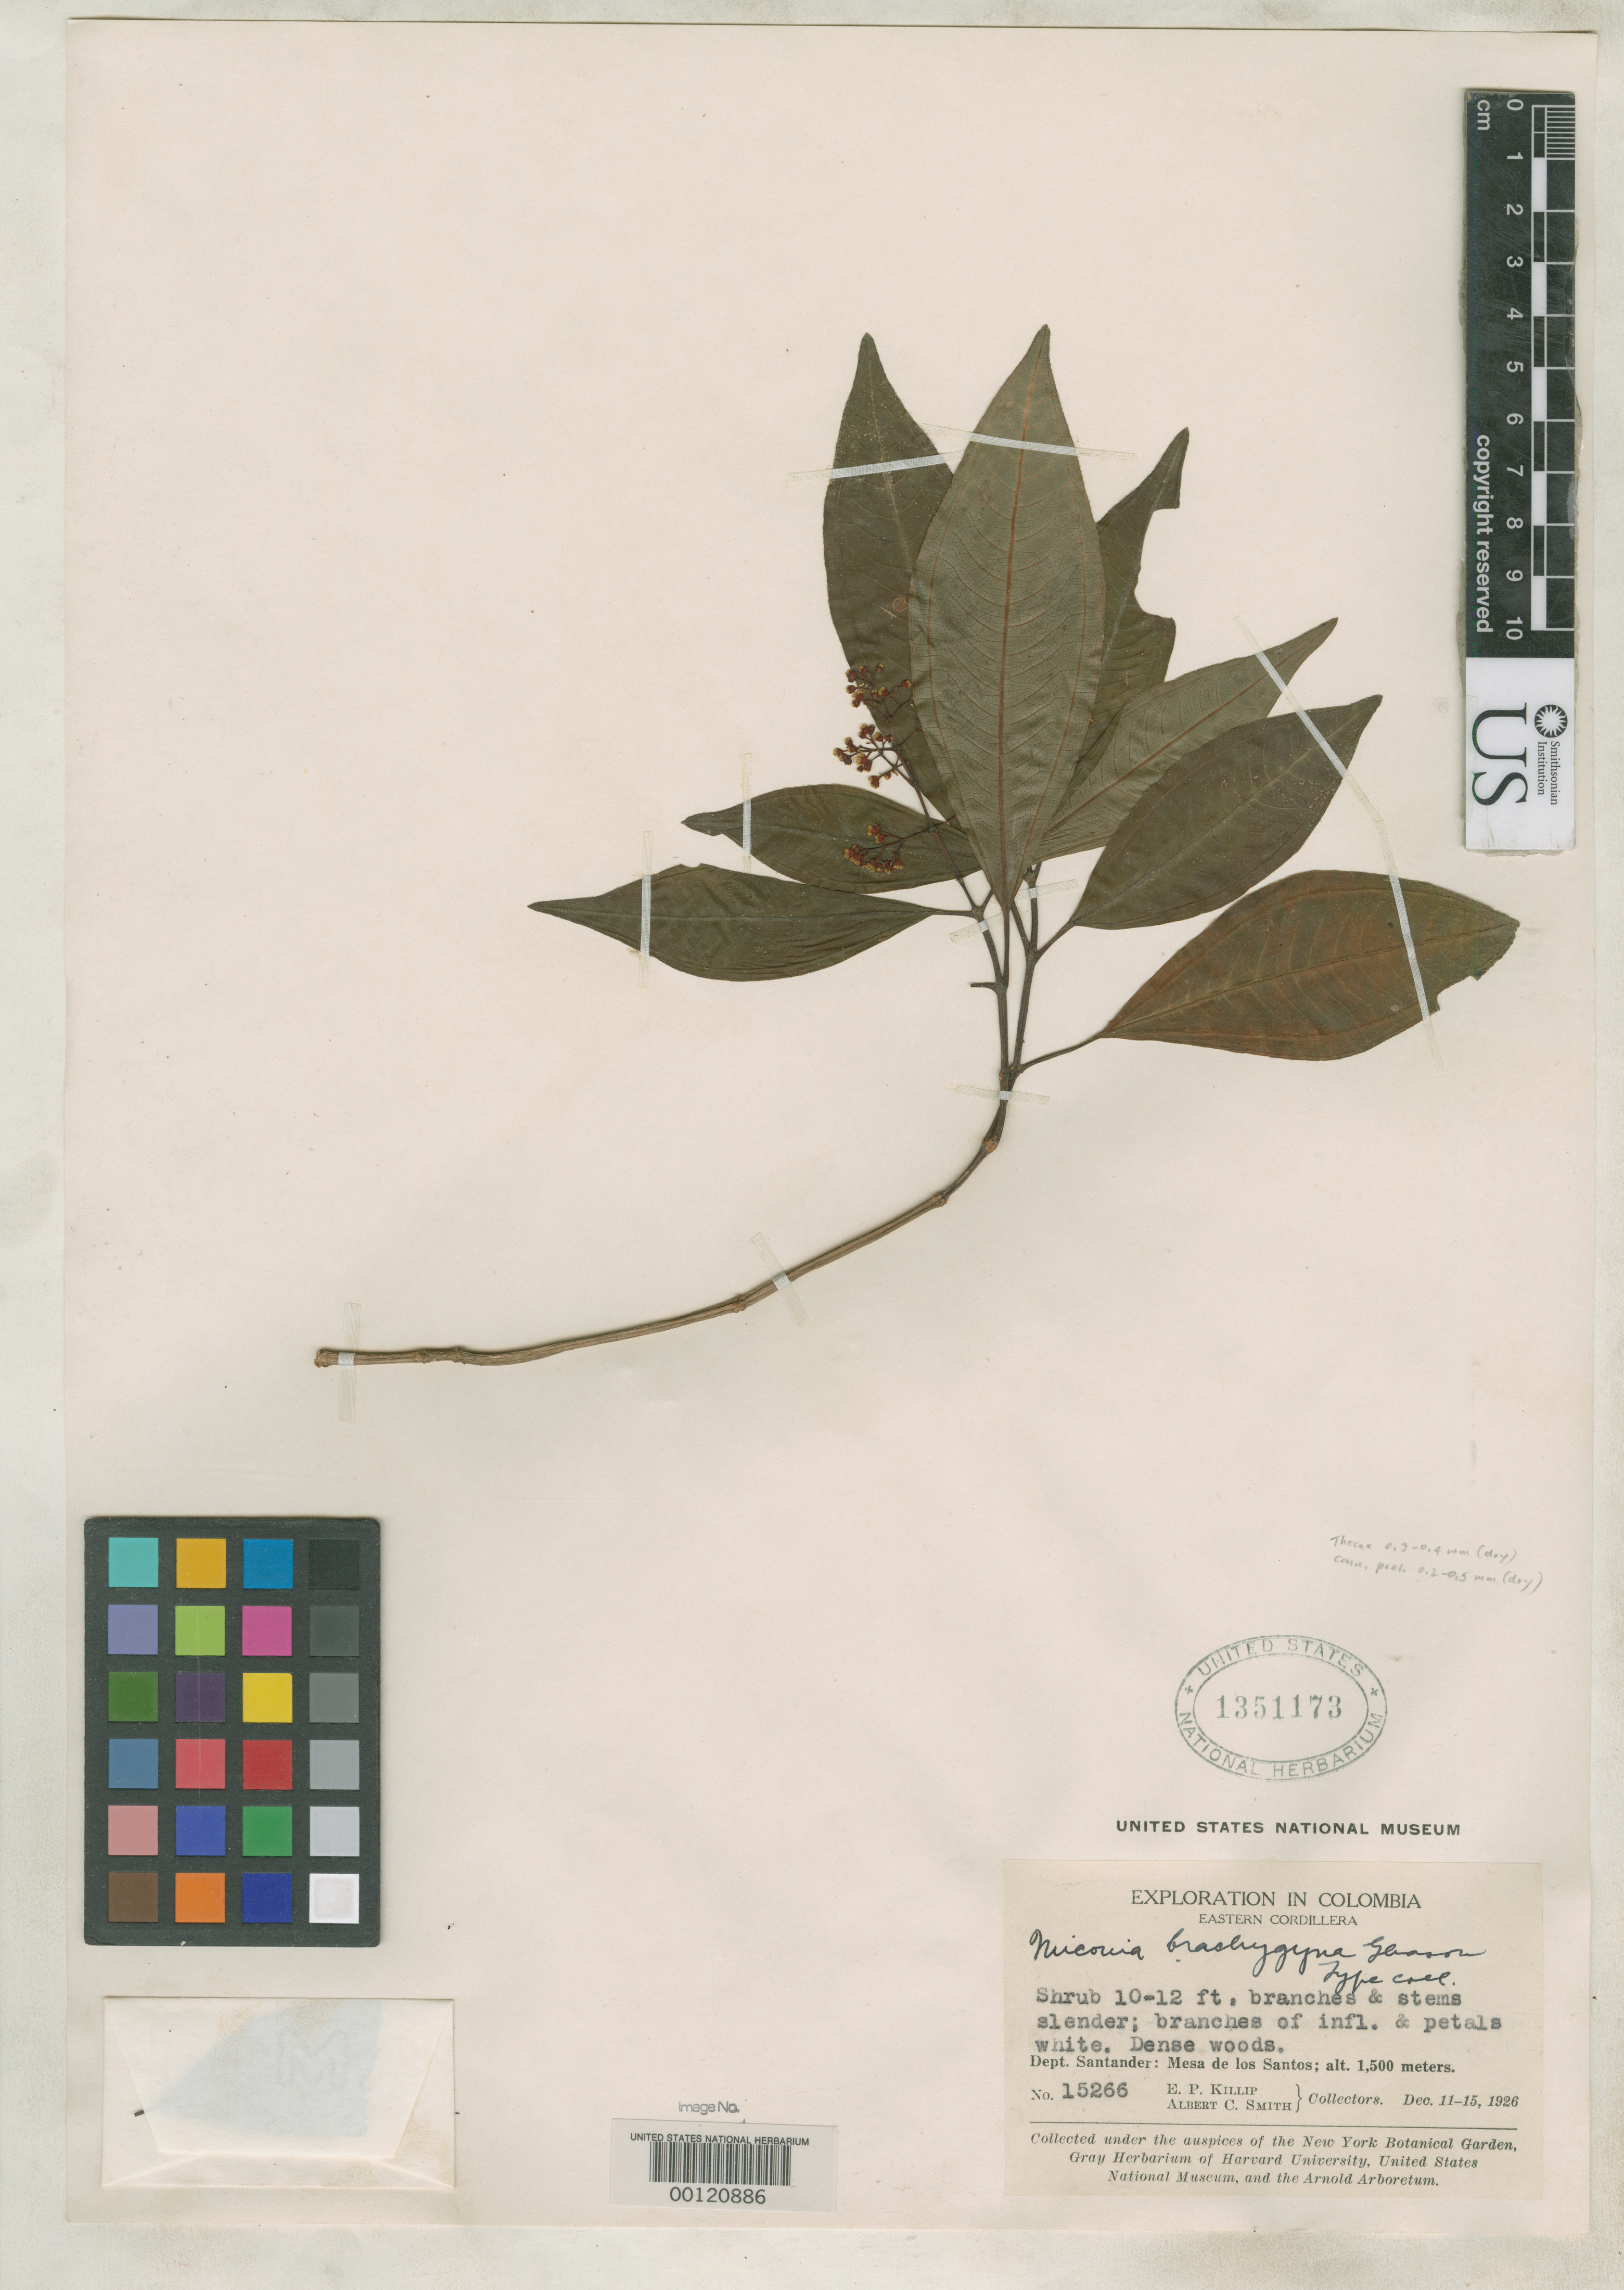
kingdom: Plantae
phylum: Tracheophyta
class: Magnoliopsida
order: Myrtales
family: Melastomataceae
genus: Miconia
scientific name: Miconia brachygyna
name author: Gleason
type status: Isotype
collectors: E. P. Killip & A. C. Smith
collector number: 15266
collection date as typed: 11 Dec 1926 to 15 Dec 1926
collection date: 1926-12-11/1926-12-15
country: Colombia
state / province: Santander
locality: Mesa de Los Santos.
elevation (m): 1500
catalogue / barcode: US 1351173